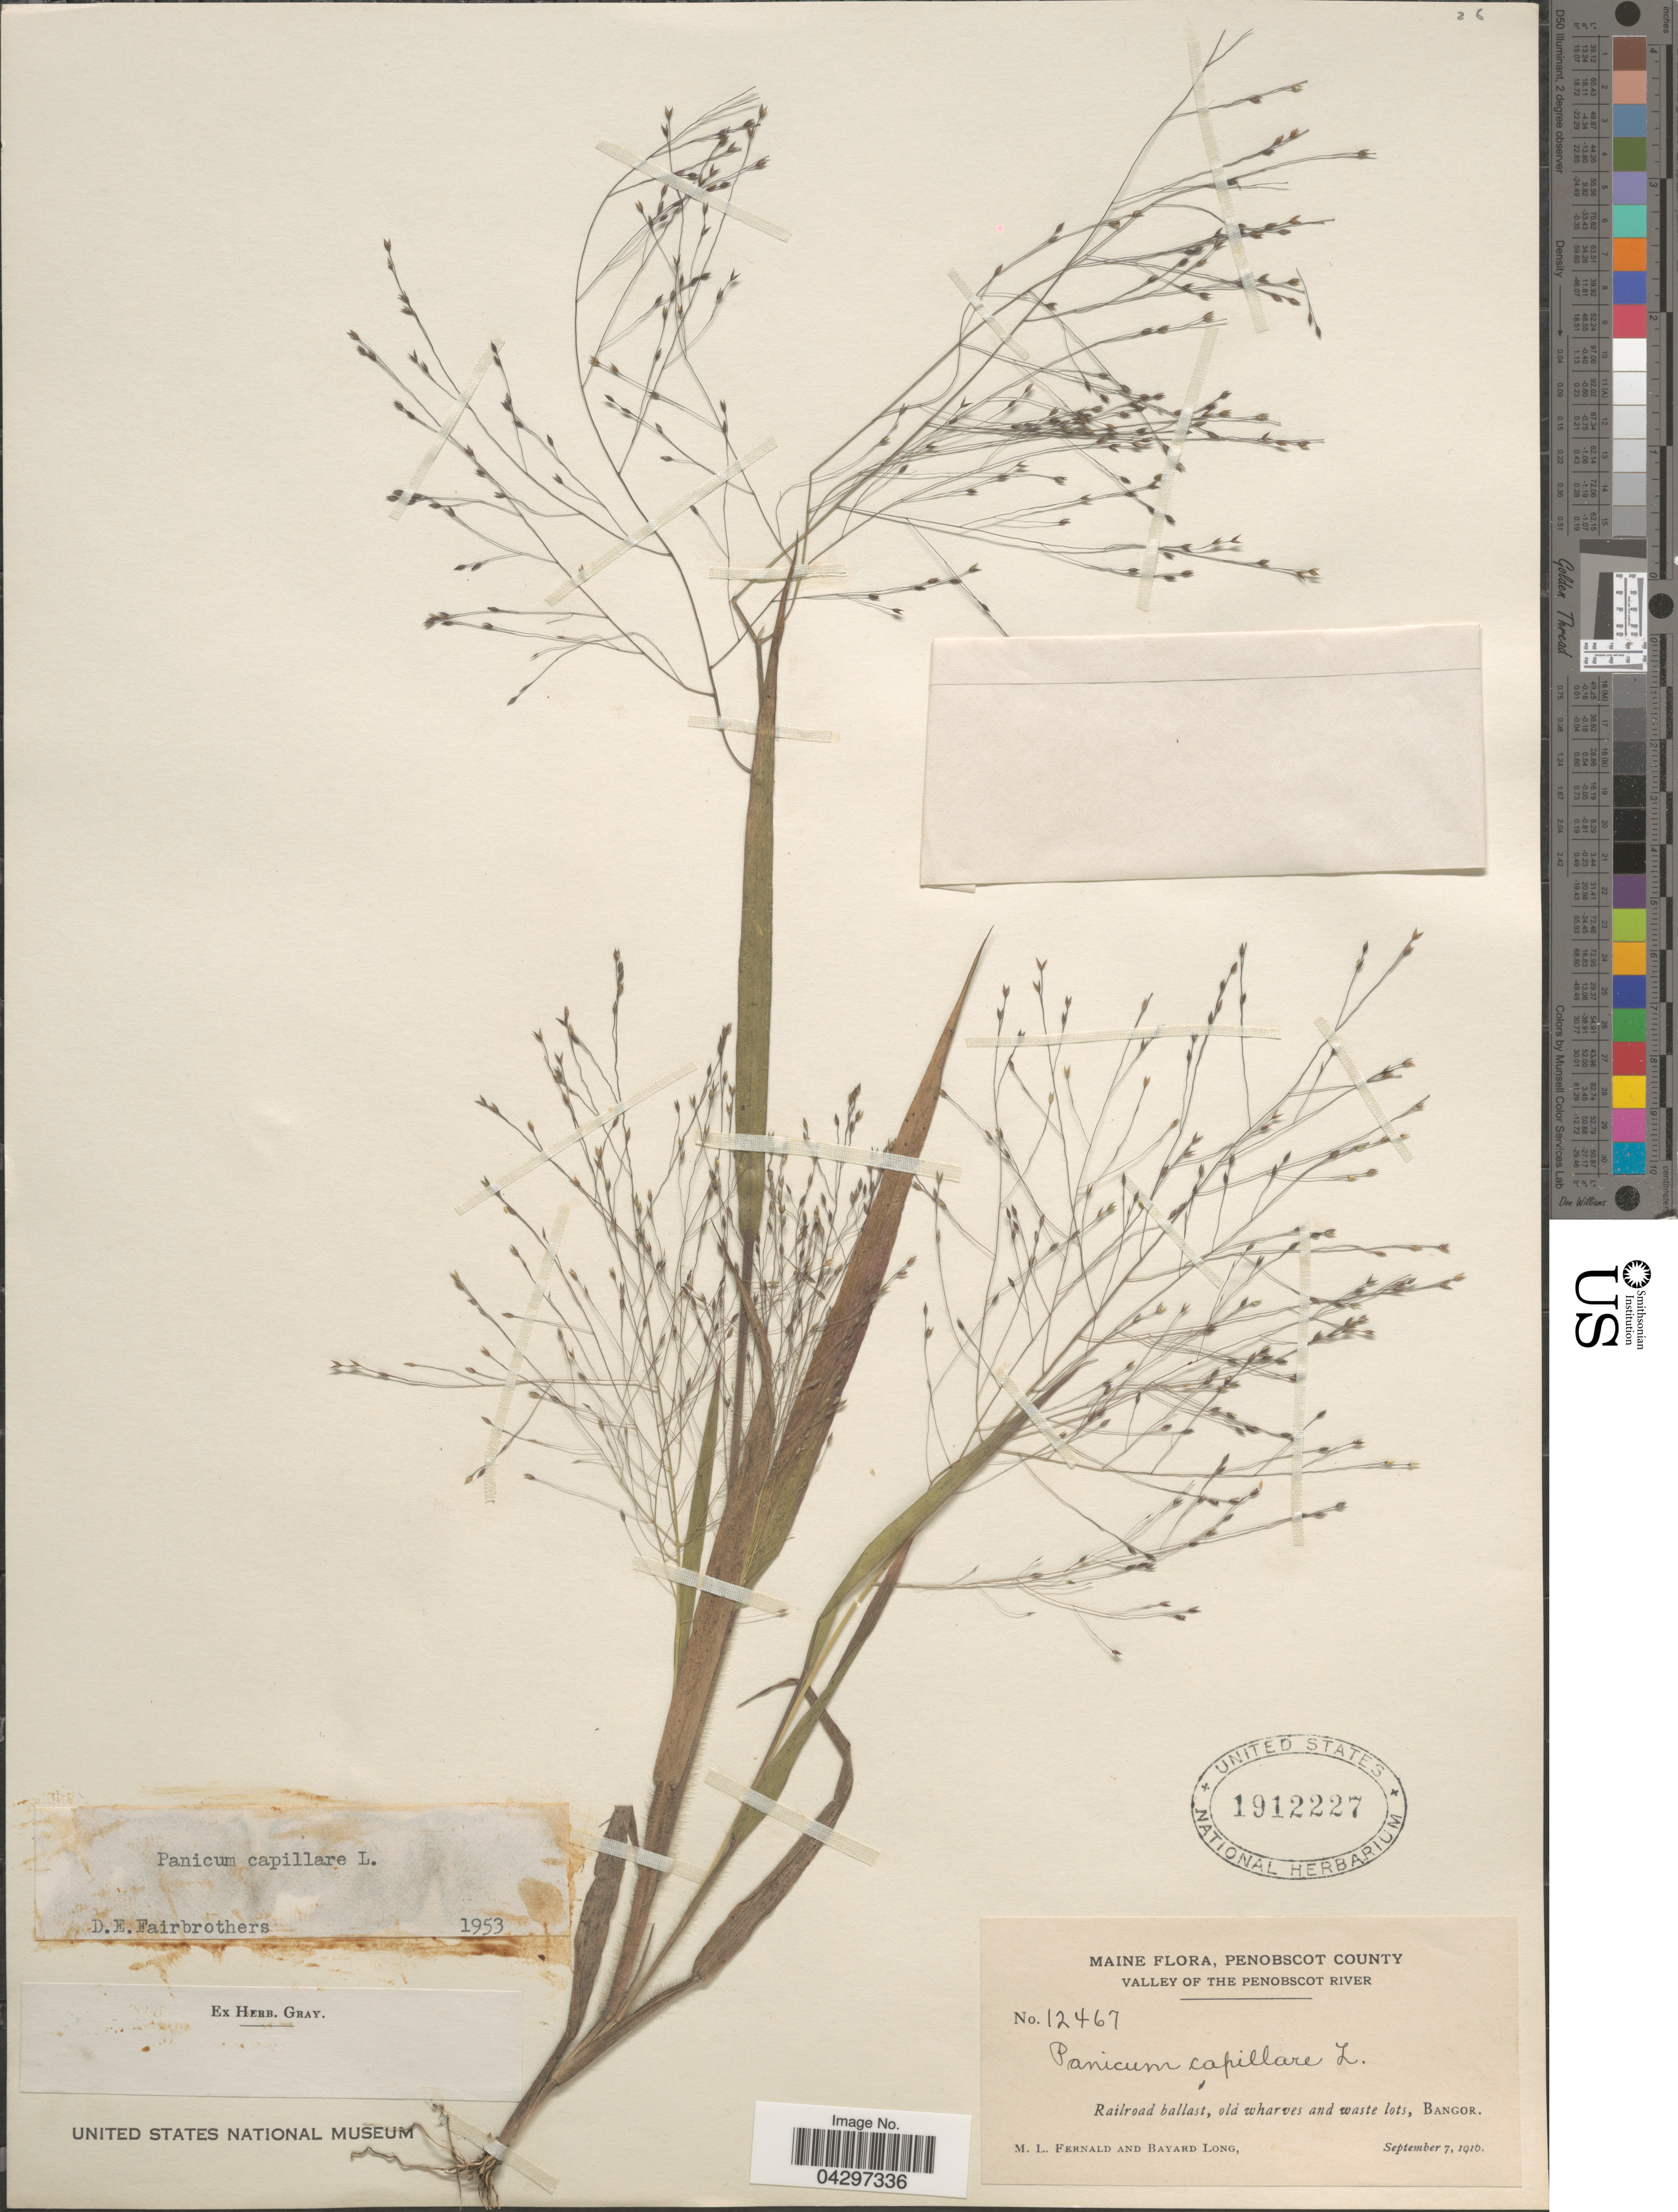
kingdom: Plantae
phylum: Tracheophyta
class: Liliopsida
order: Poales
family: Poaceae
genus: Panicum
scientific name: Panicum capillare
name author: L.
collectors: M. L. Fernald & B. Long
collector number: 12467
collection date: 1916-09-07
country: United States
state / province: Maine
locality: Penobscot County. Valley of the Penobscot River. Bangor.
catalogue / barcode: US 1912227